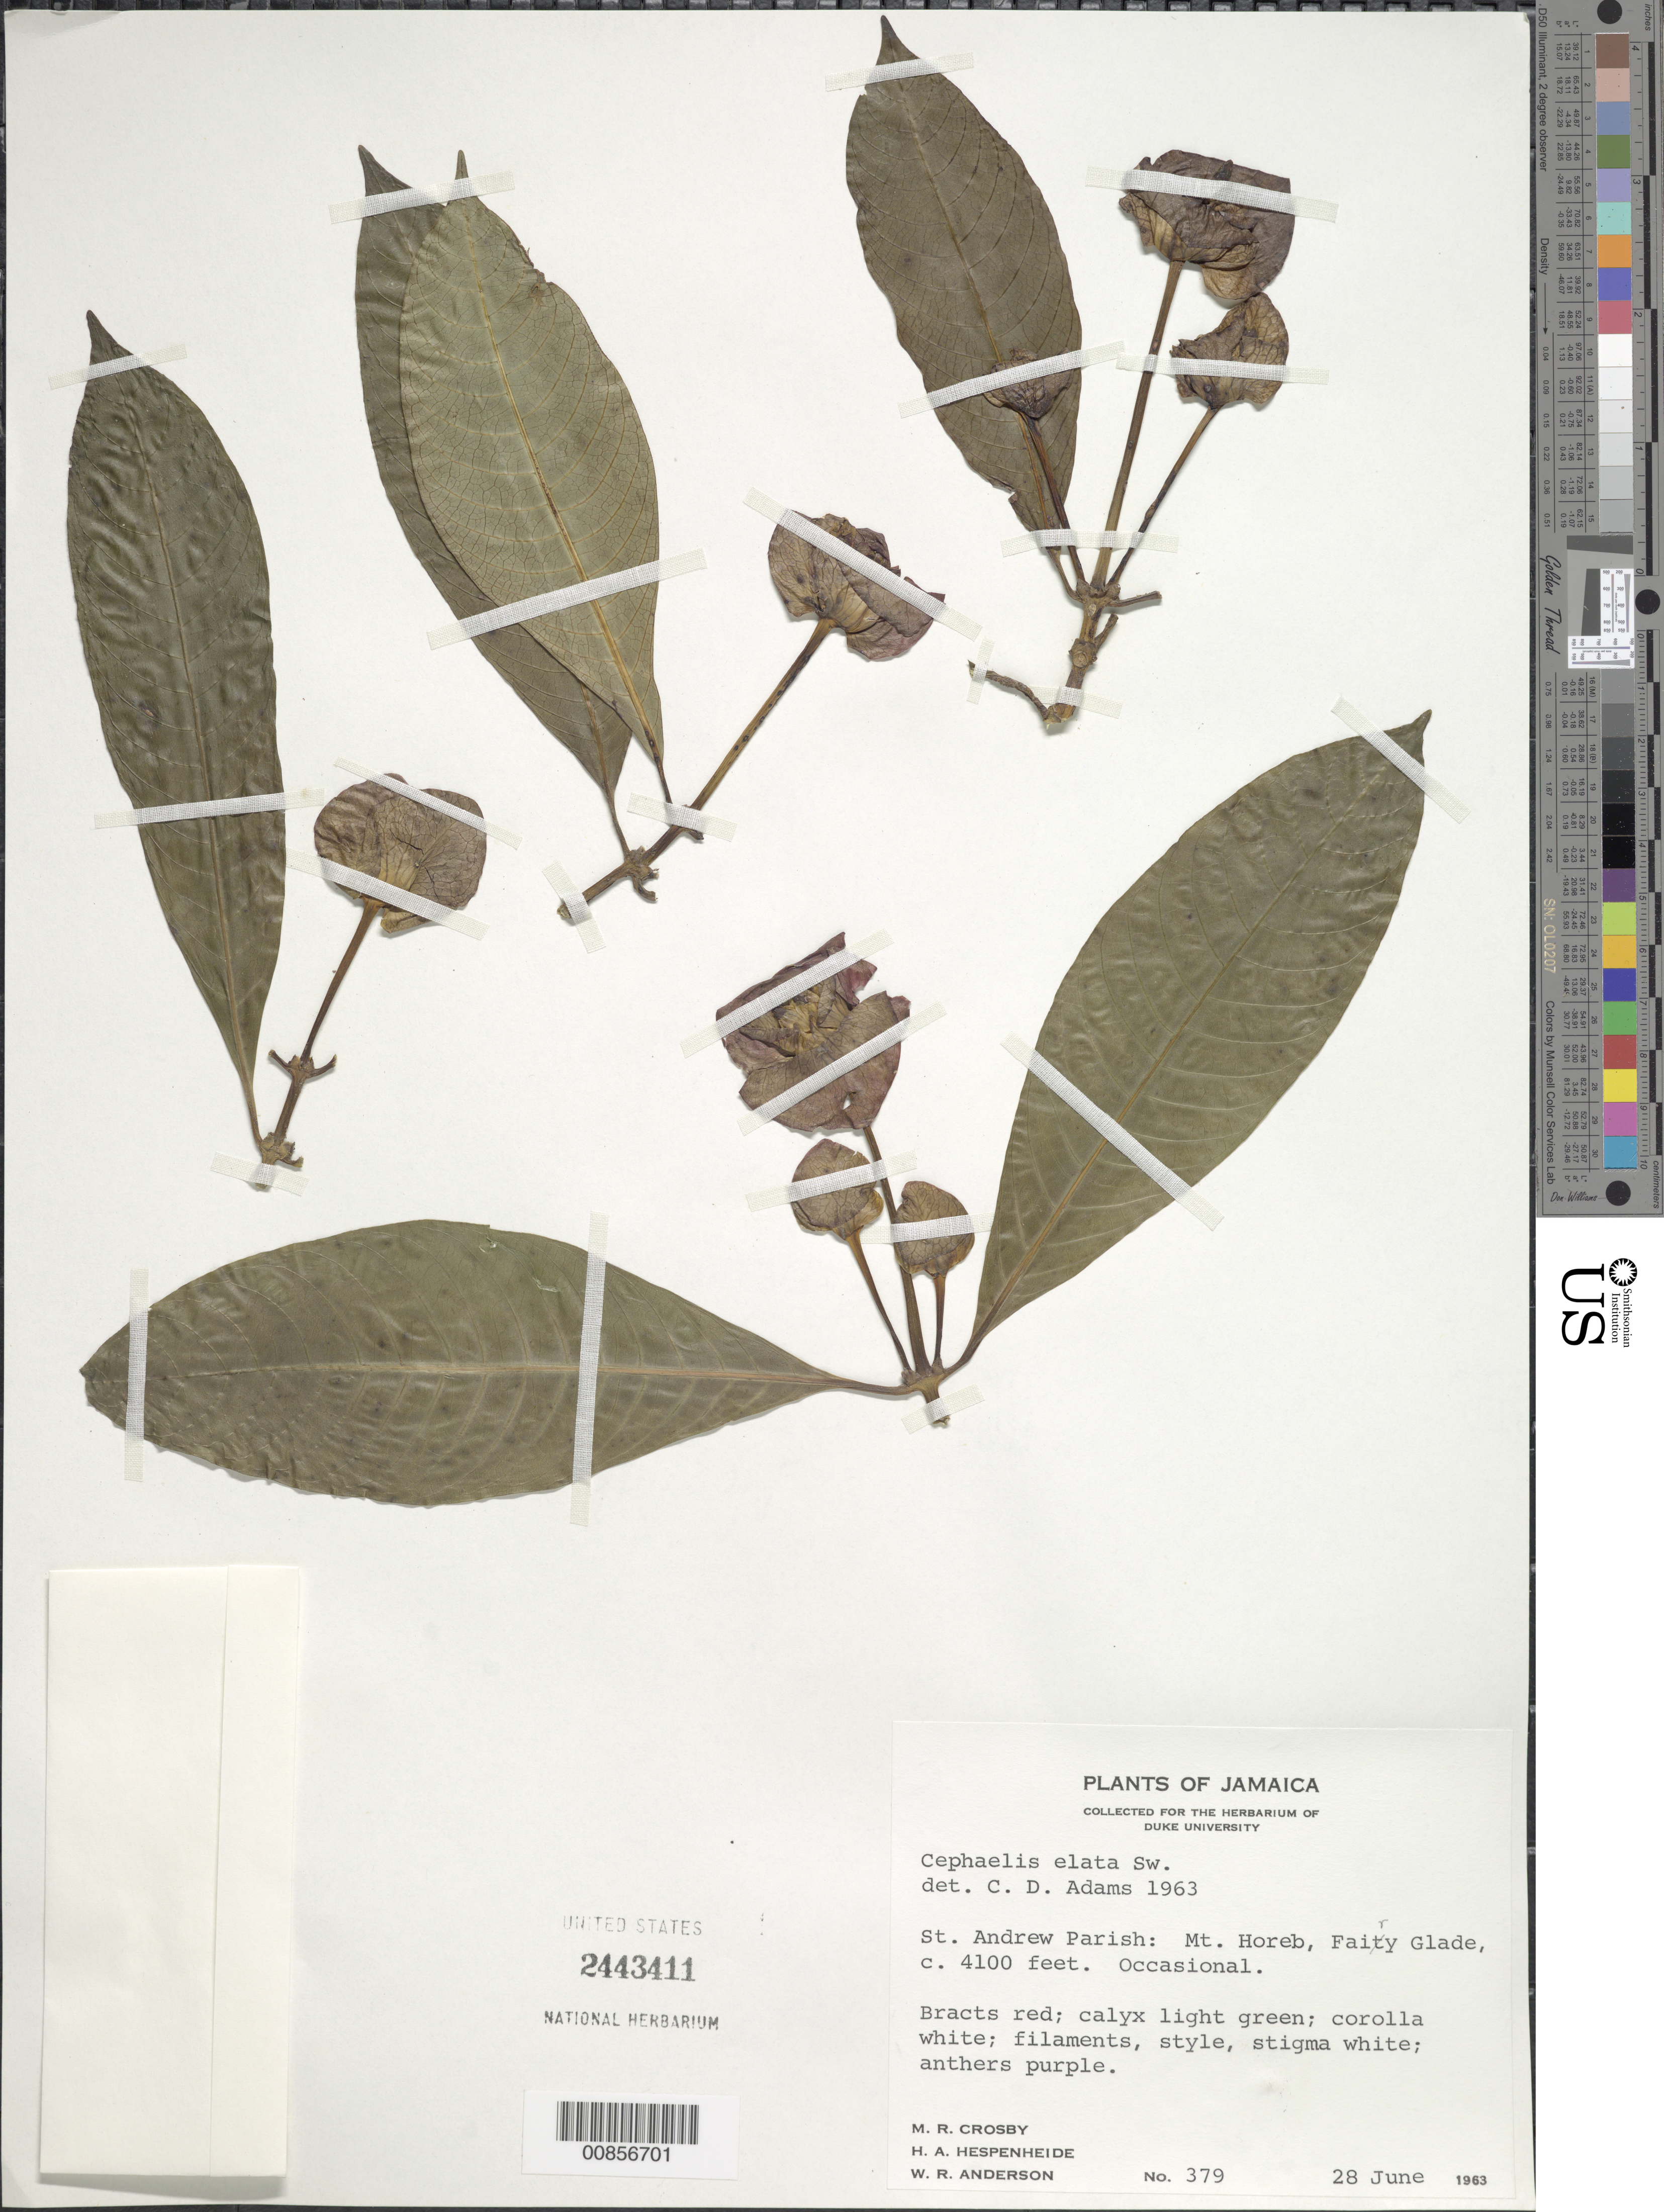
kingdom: Plantae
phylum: Tracheophyta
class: Magnoliopsida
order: Gentianales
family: Rubiaceae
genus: Psychotria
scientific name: Psychotria elata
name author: (Sw.) Hammel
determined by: Adams, C. D.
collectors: M. R. Crosby, H. A. Hespenheide & W. R. Anderson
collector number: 379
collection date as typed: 28 Jun 1963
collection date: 1963-06-28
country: Jamaica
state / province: Saint Andrew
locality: Mt. Horeb, Fairy Glade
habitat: Montane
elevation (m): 1250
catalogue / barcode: US 2443411